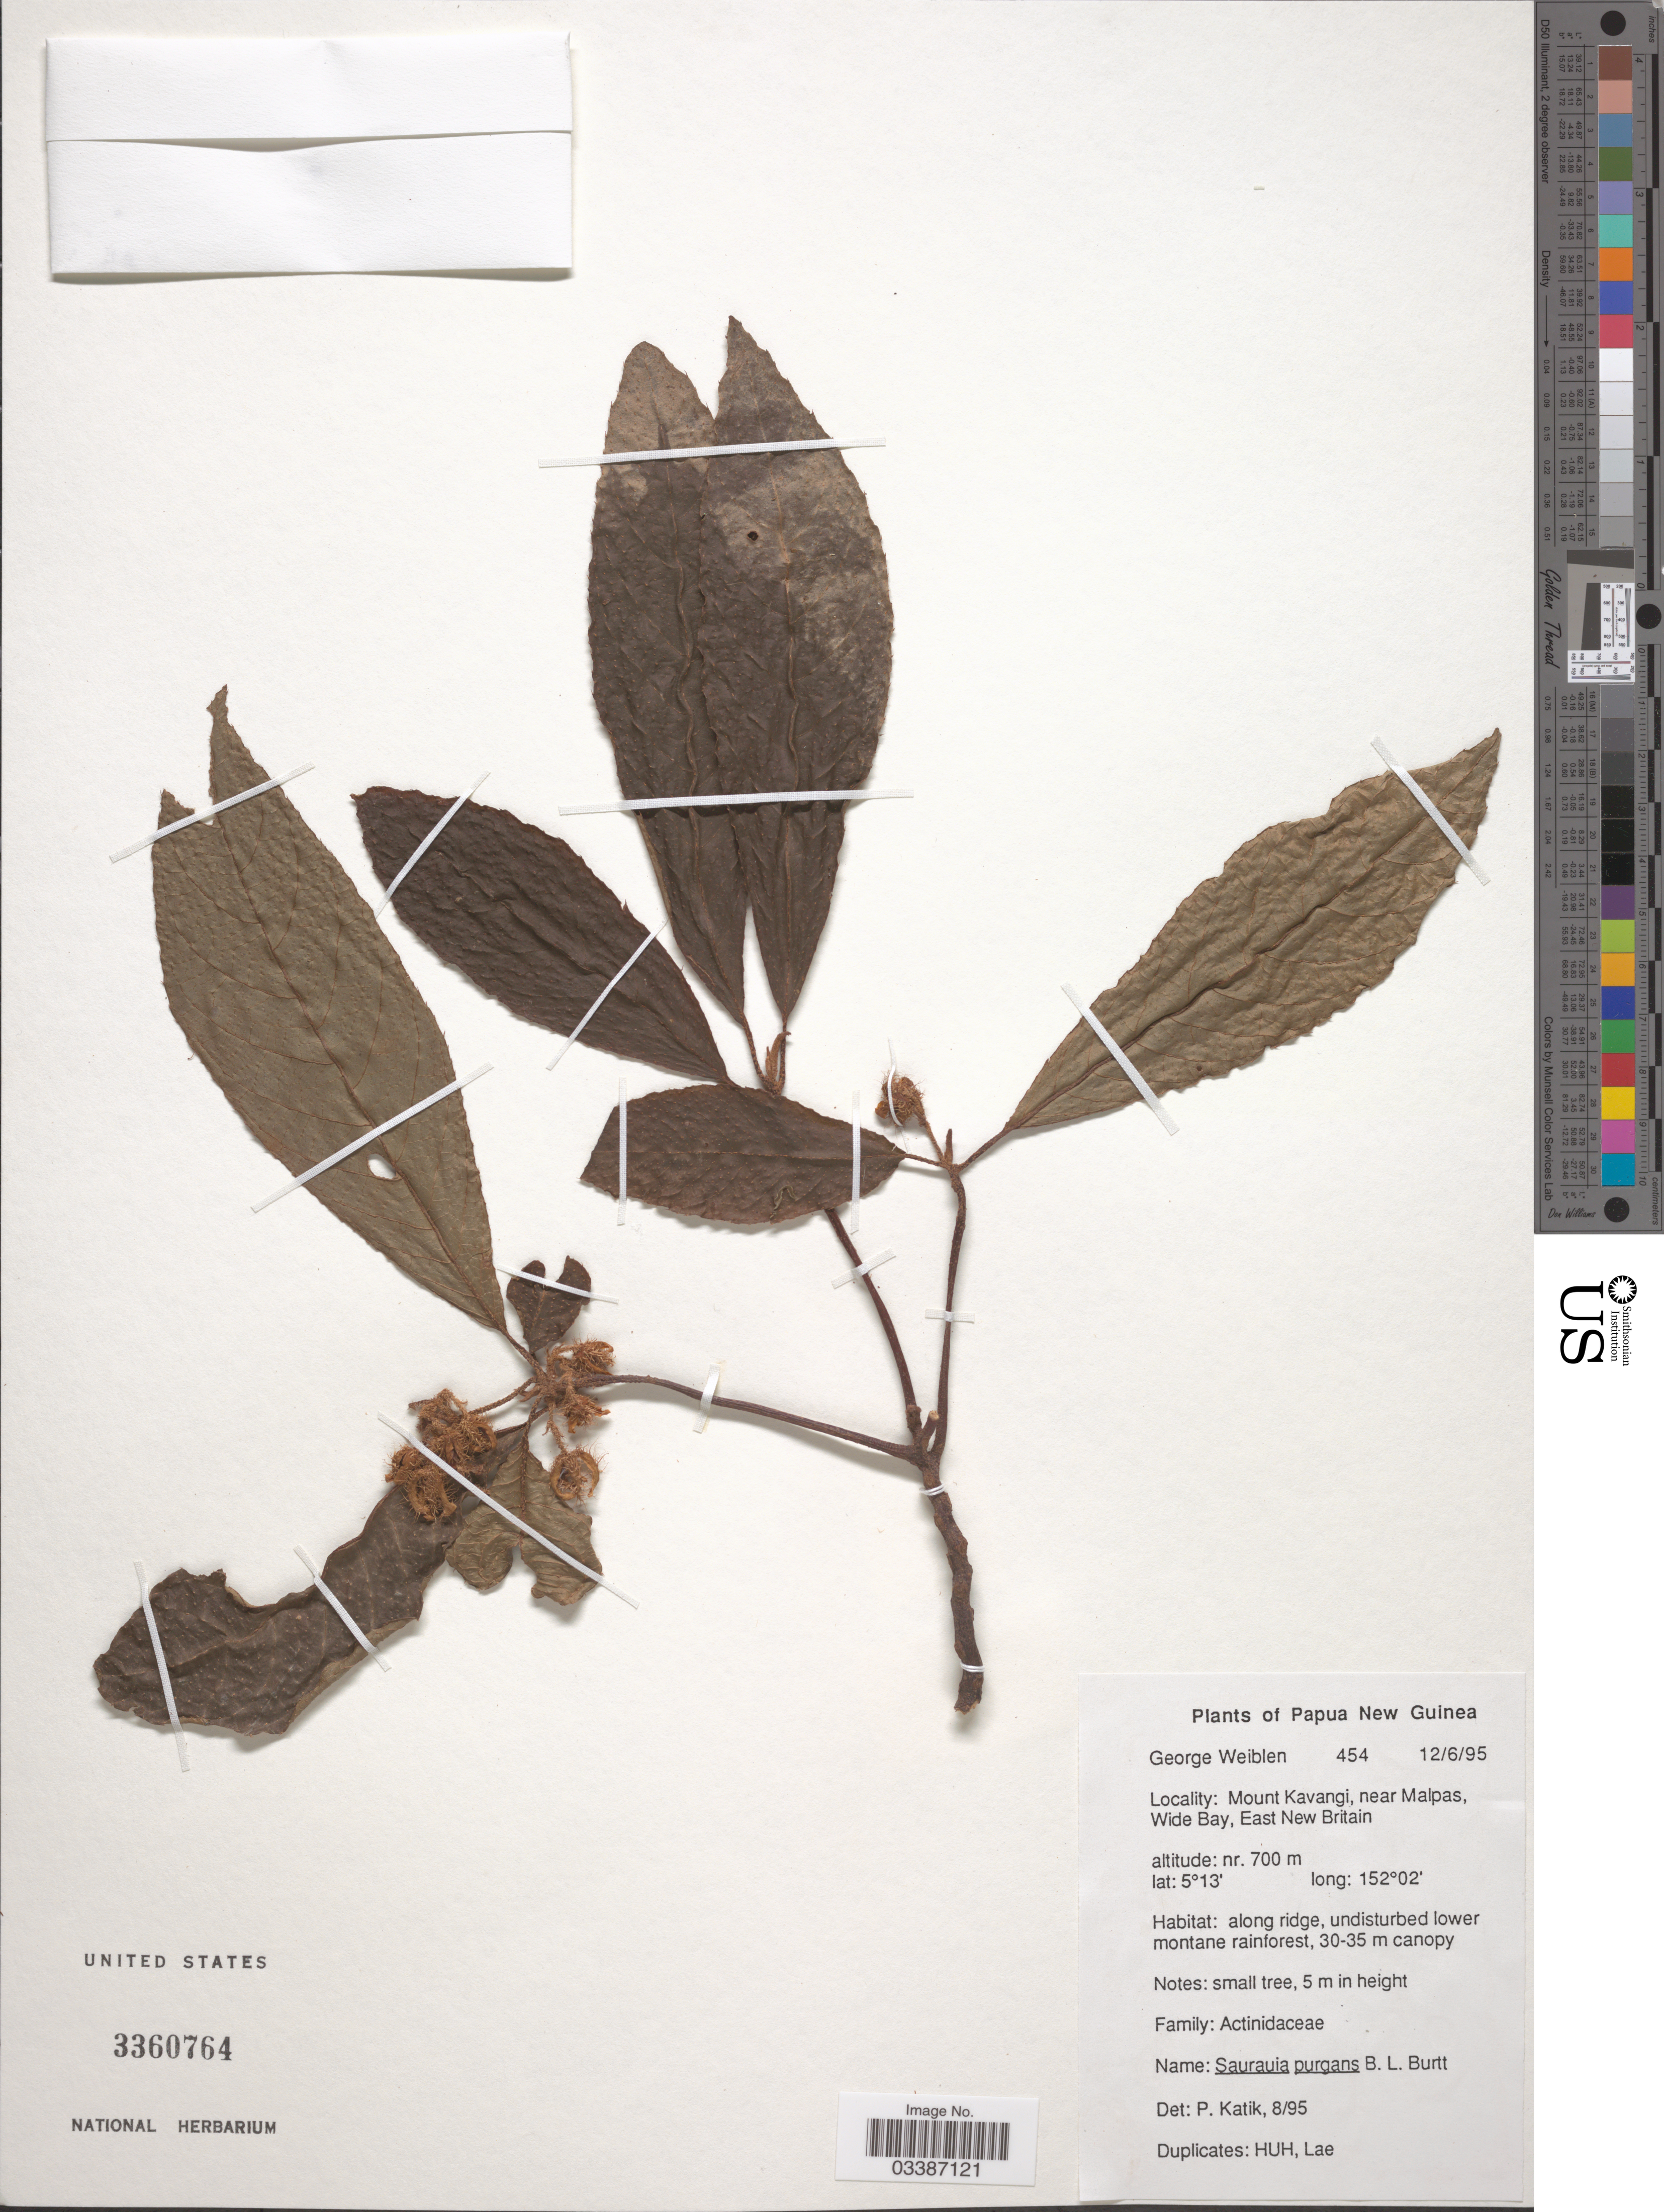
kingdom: Plantae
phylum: Tracheophyta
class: Magnoliopsida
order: Ericales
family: Actinidiaceae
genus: Saurauia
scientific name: Saurauia purgans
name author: B.L. Burtt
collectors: G. D. Weiblen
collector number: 454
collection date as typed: Transcribed d/m/y: 12/6/95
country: Papua New Guinea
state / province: East New Britain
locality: Mount Kavangi, near Malpas, Wide Bay.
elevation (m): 700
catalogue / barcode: US 3360764